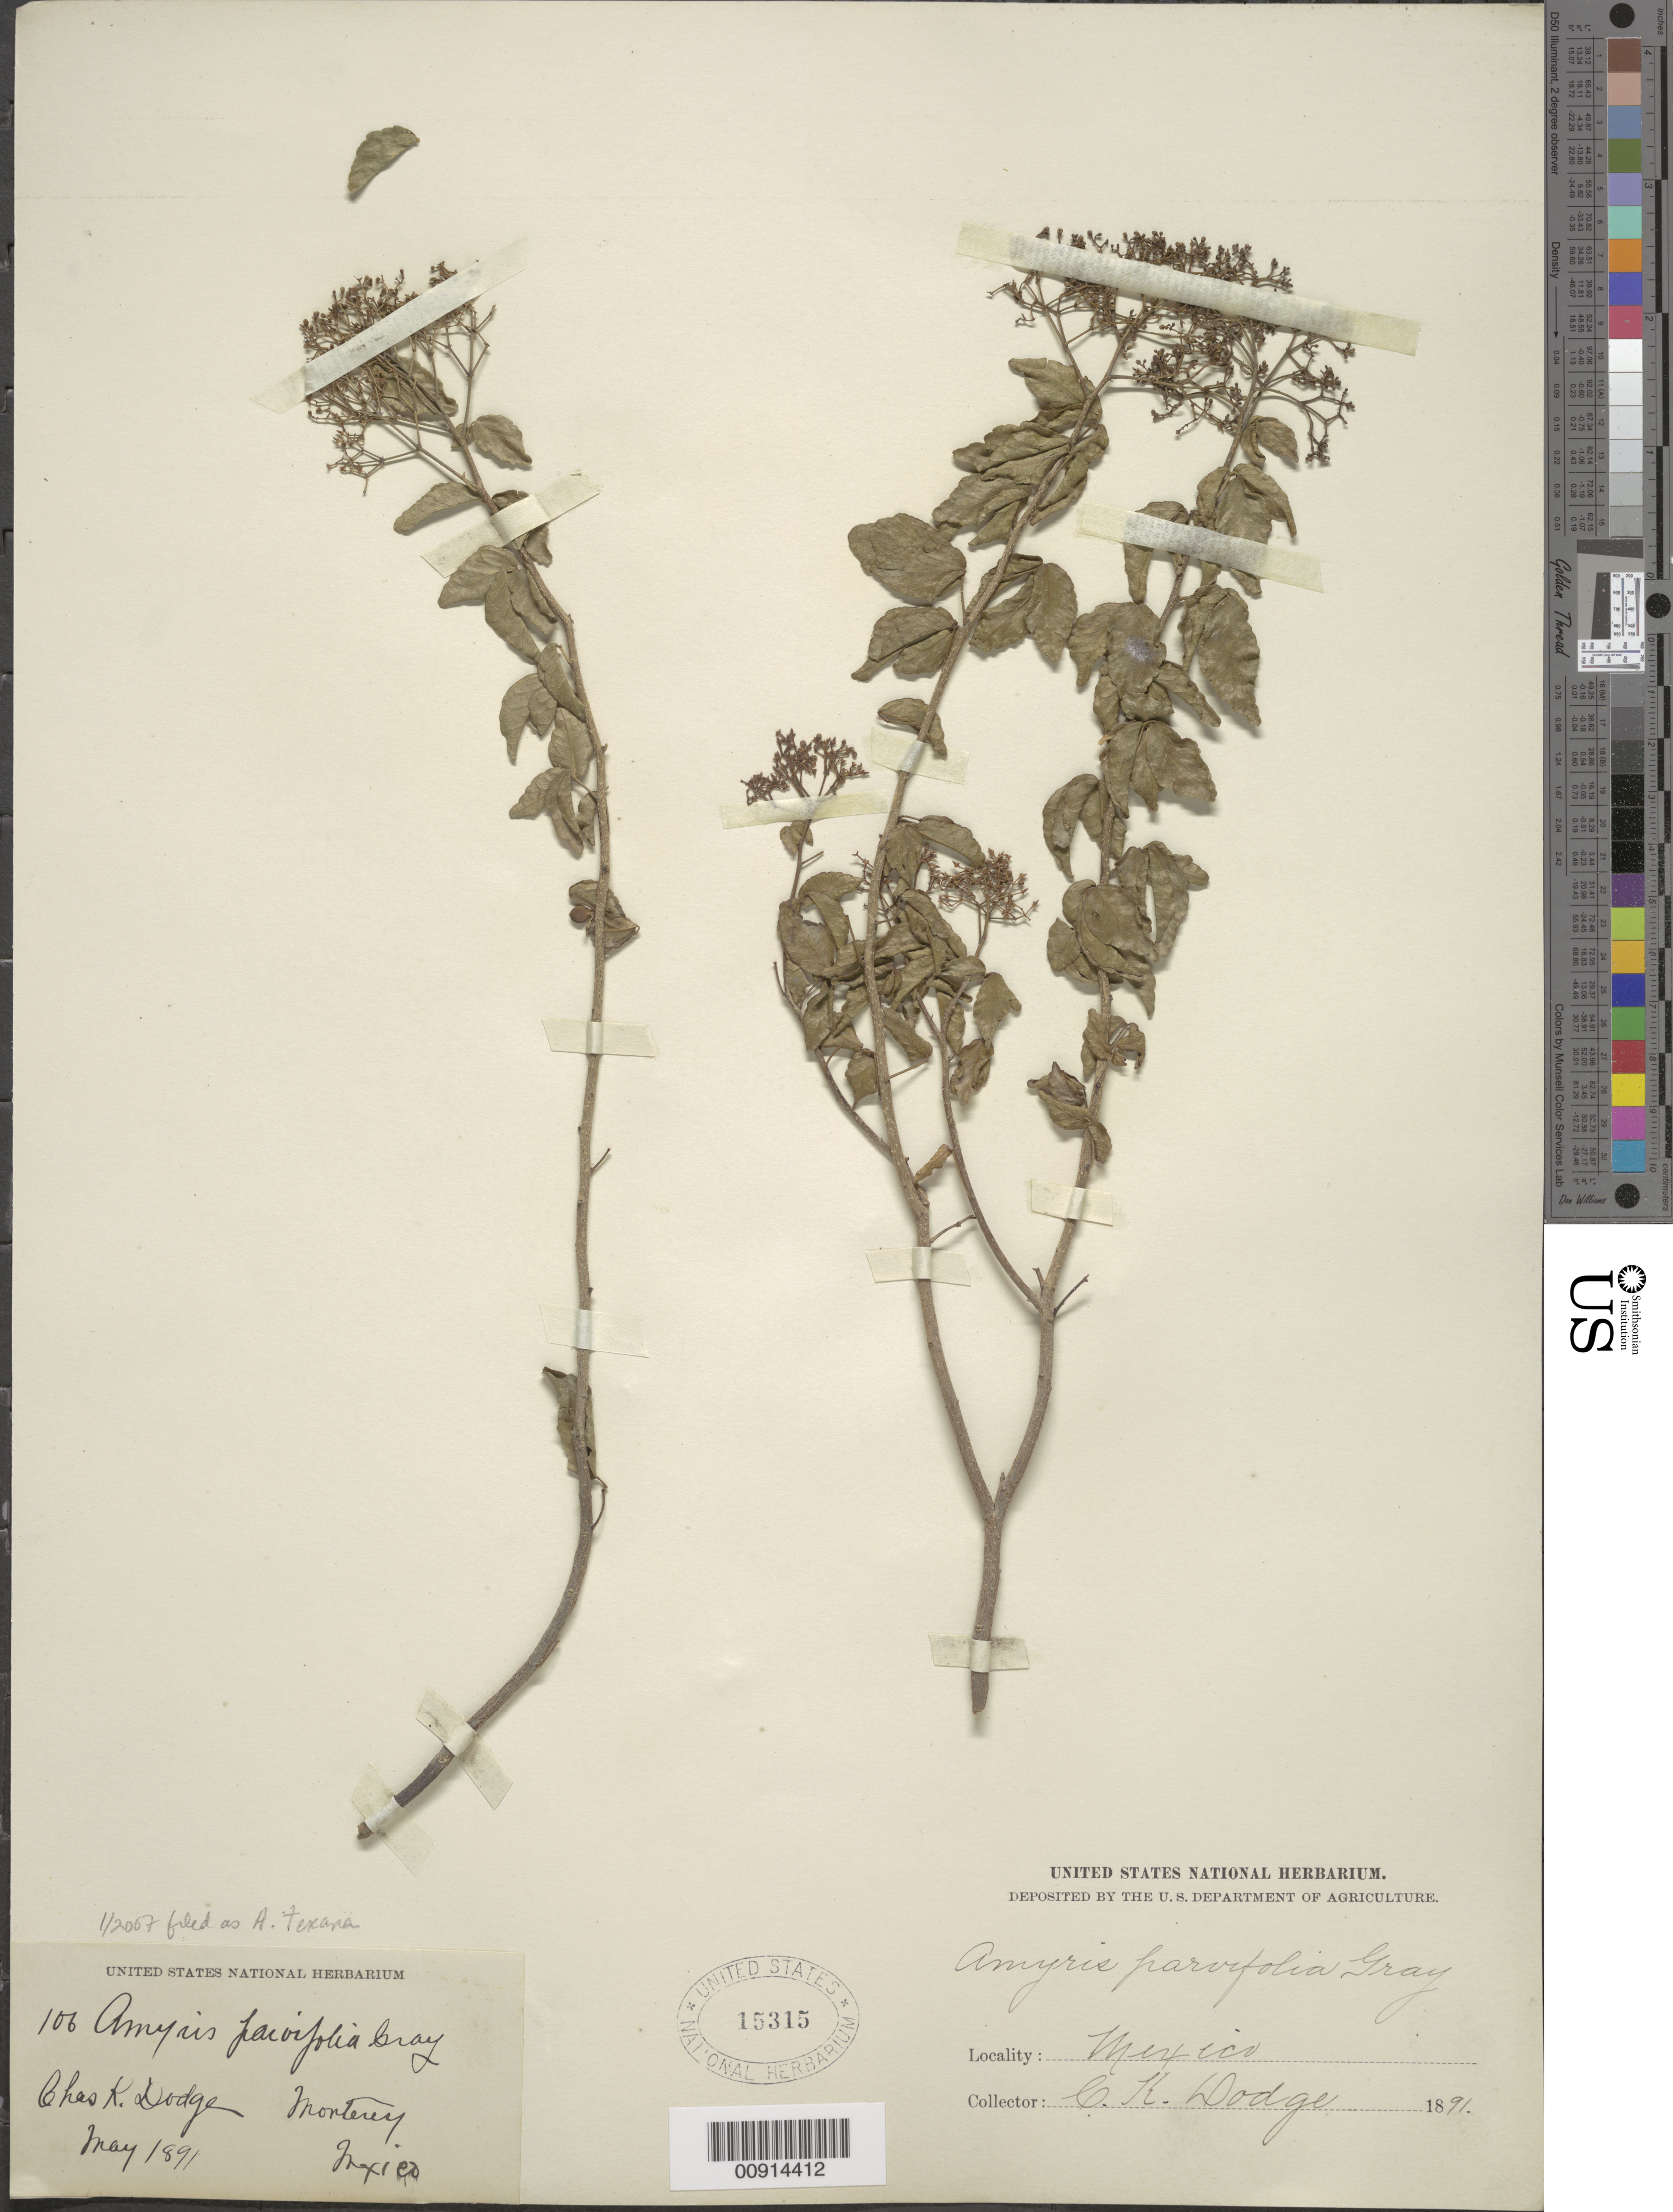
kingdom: Plantae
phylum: Tracheophyta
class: Magnoliopsida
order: Sapindales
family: Rutaceae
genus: Amyris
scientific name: Amyris texana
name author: (Buckley) P. Wilson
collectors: C. Dodge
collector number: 106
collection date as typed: May 1891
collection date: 1891-05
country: Mexico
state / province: Nuevo León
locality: Monterrey.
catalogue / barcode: US 15315